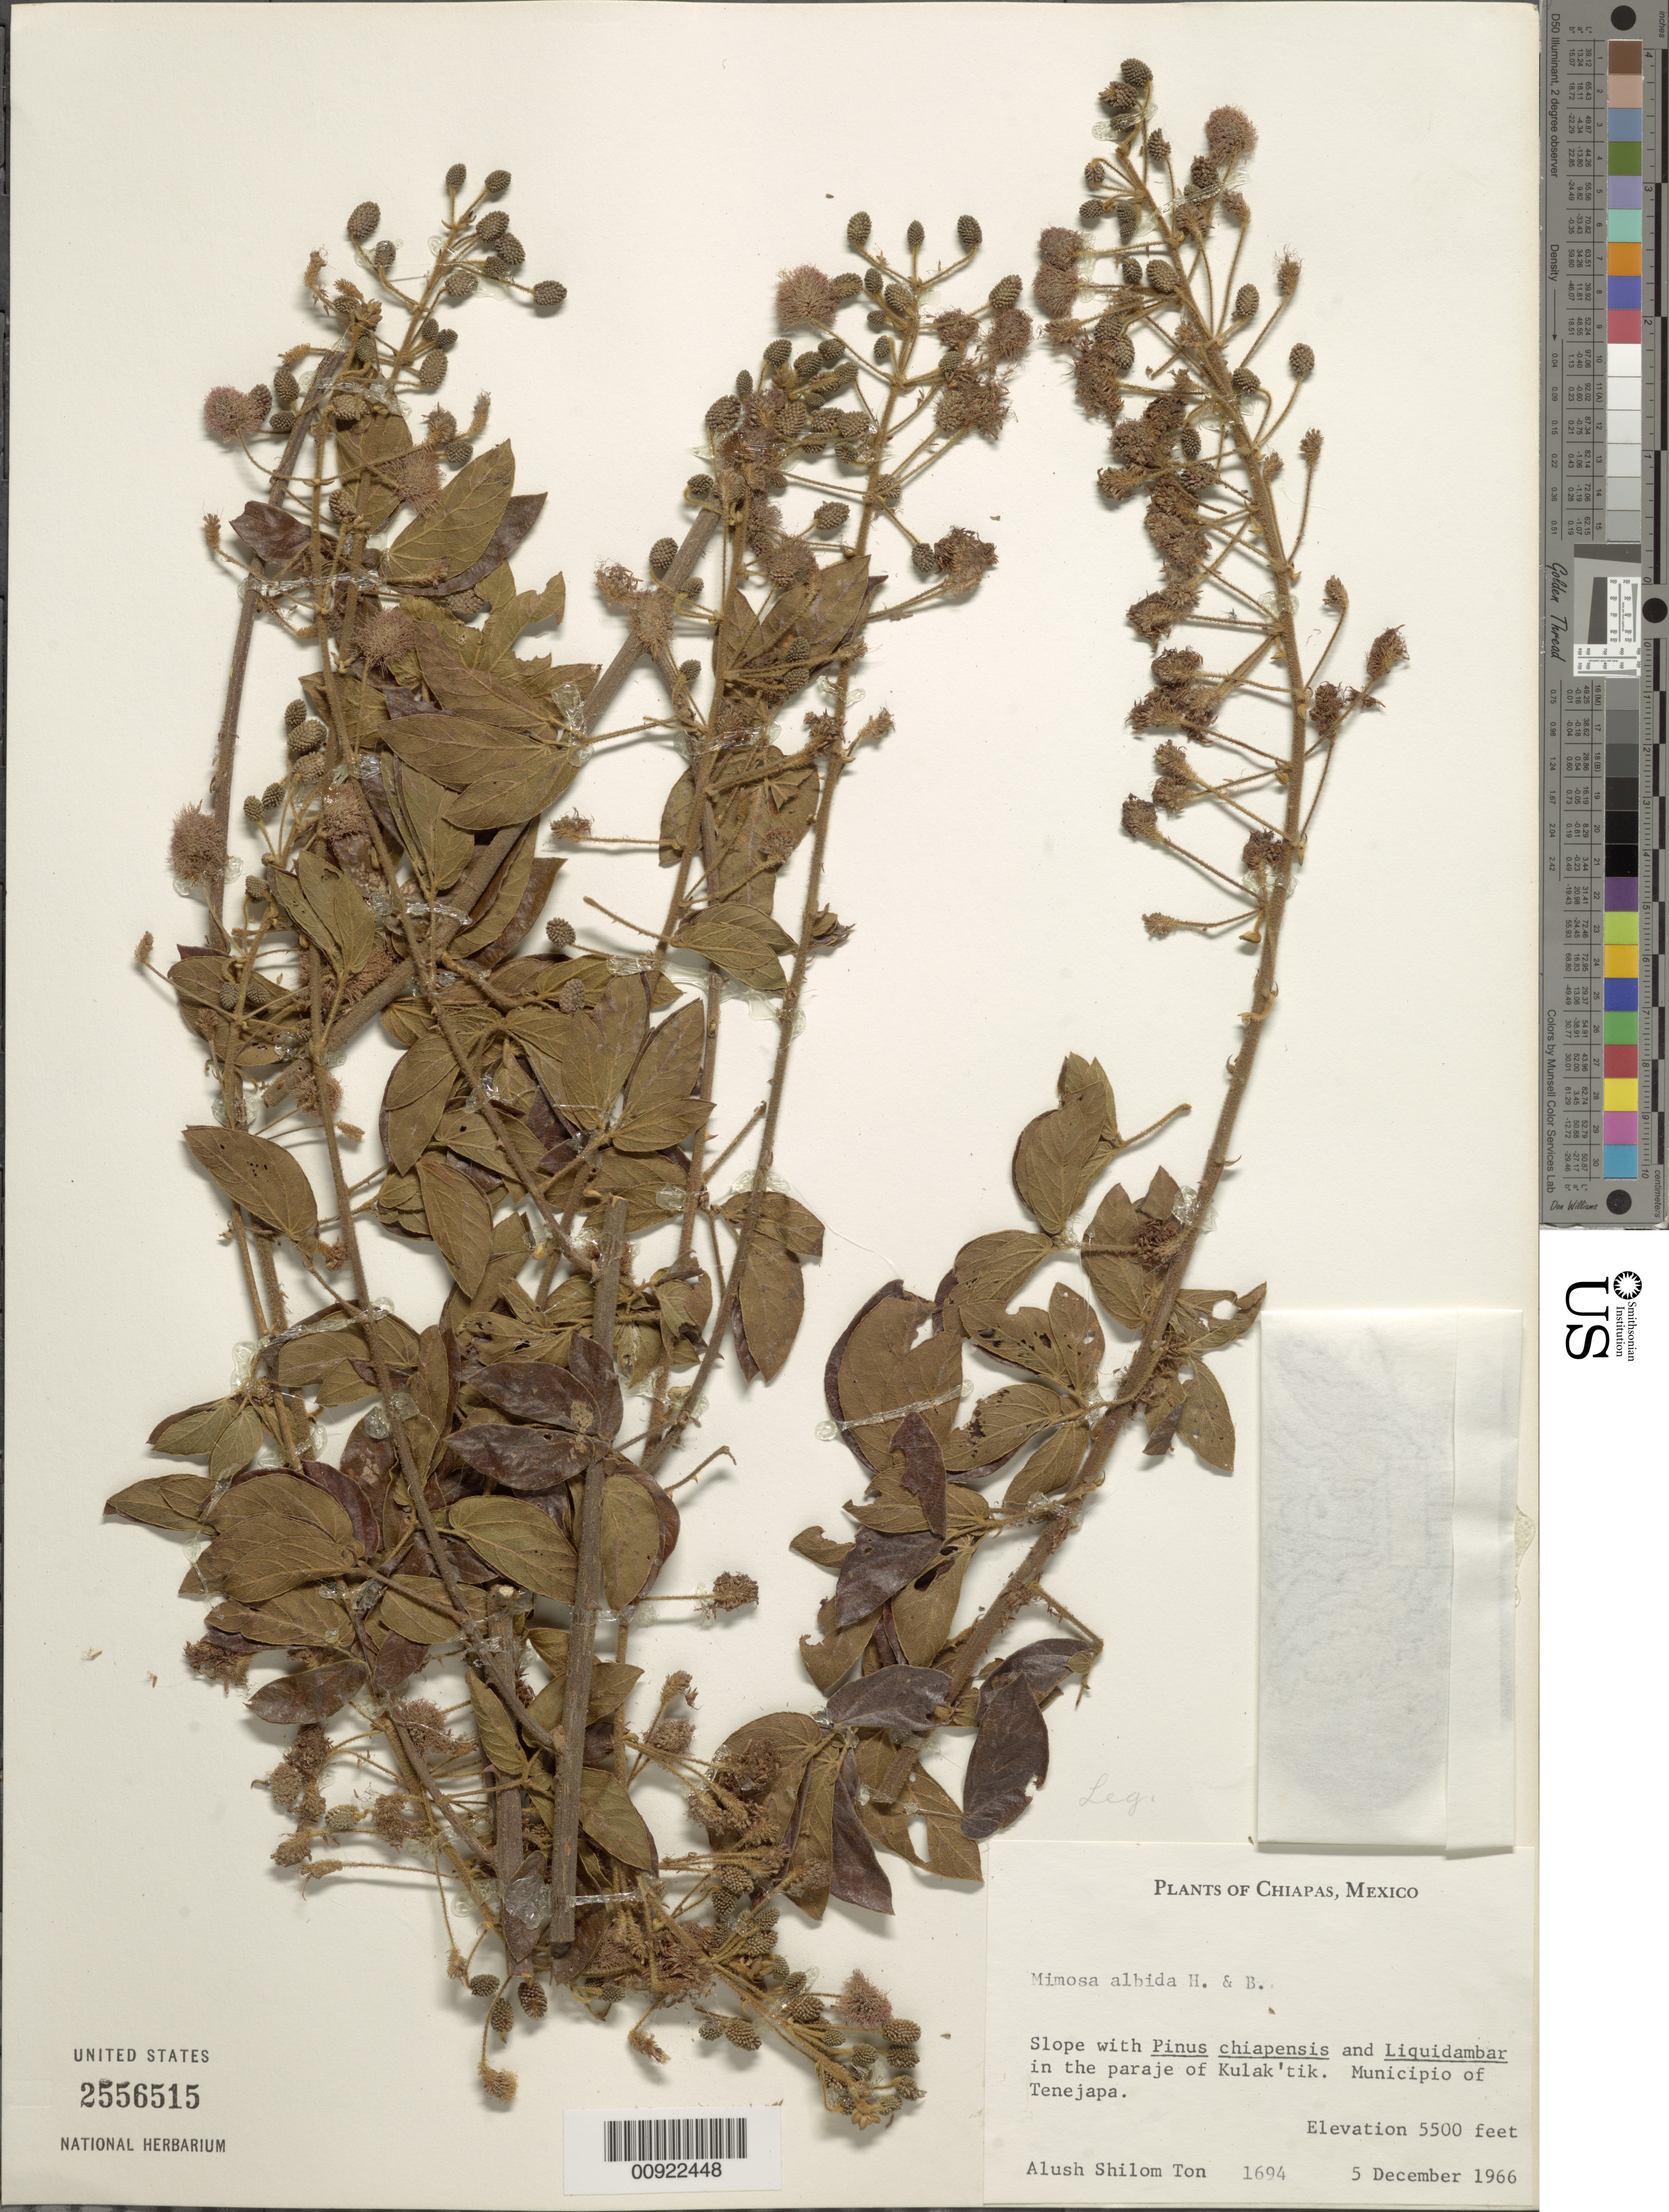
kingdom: Plantae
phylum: Tracheophyta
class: Magnoliopsida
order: Fabales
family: Fabaceae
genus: Mimosa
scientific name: Mimosa albida var. strigosa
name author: (Willd.) B.L. Rob.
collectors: A. Shilom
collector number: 1694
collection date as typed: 05 Dec 1966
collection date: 1966-12-05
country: Mexico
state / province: Chiapas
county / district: Tenejapa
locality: In the paraje of Kulak'tik. Municipio of Tenejapa, Chiapas.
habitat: Slope with Pinus chiapensis and Liquidambar.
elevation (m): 1676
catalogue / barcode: US 2556515